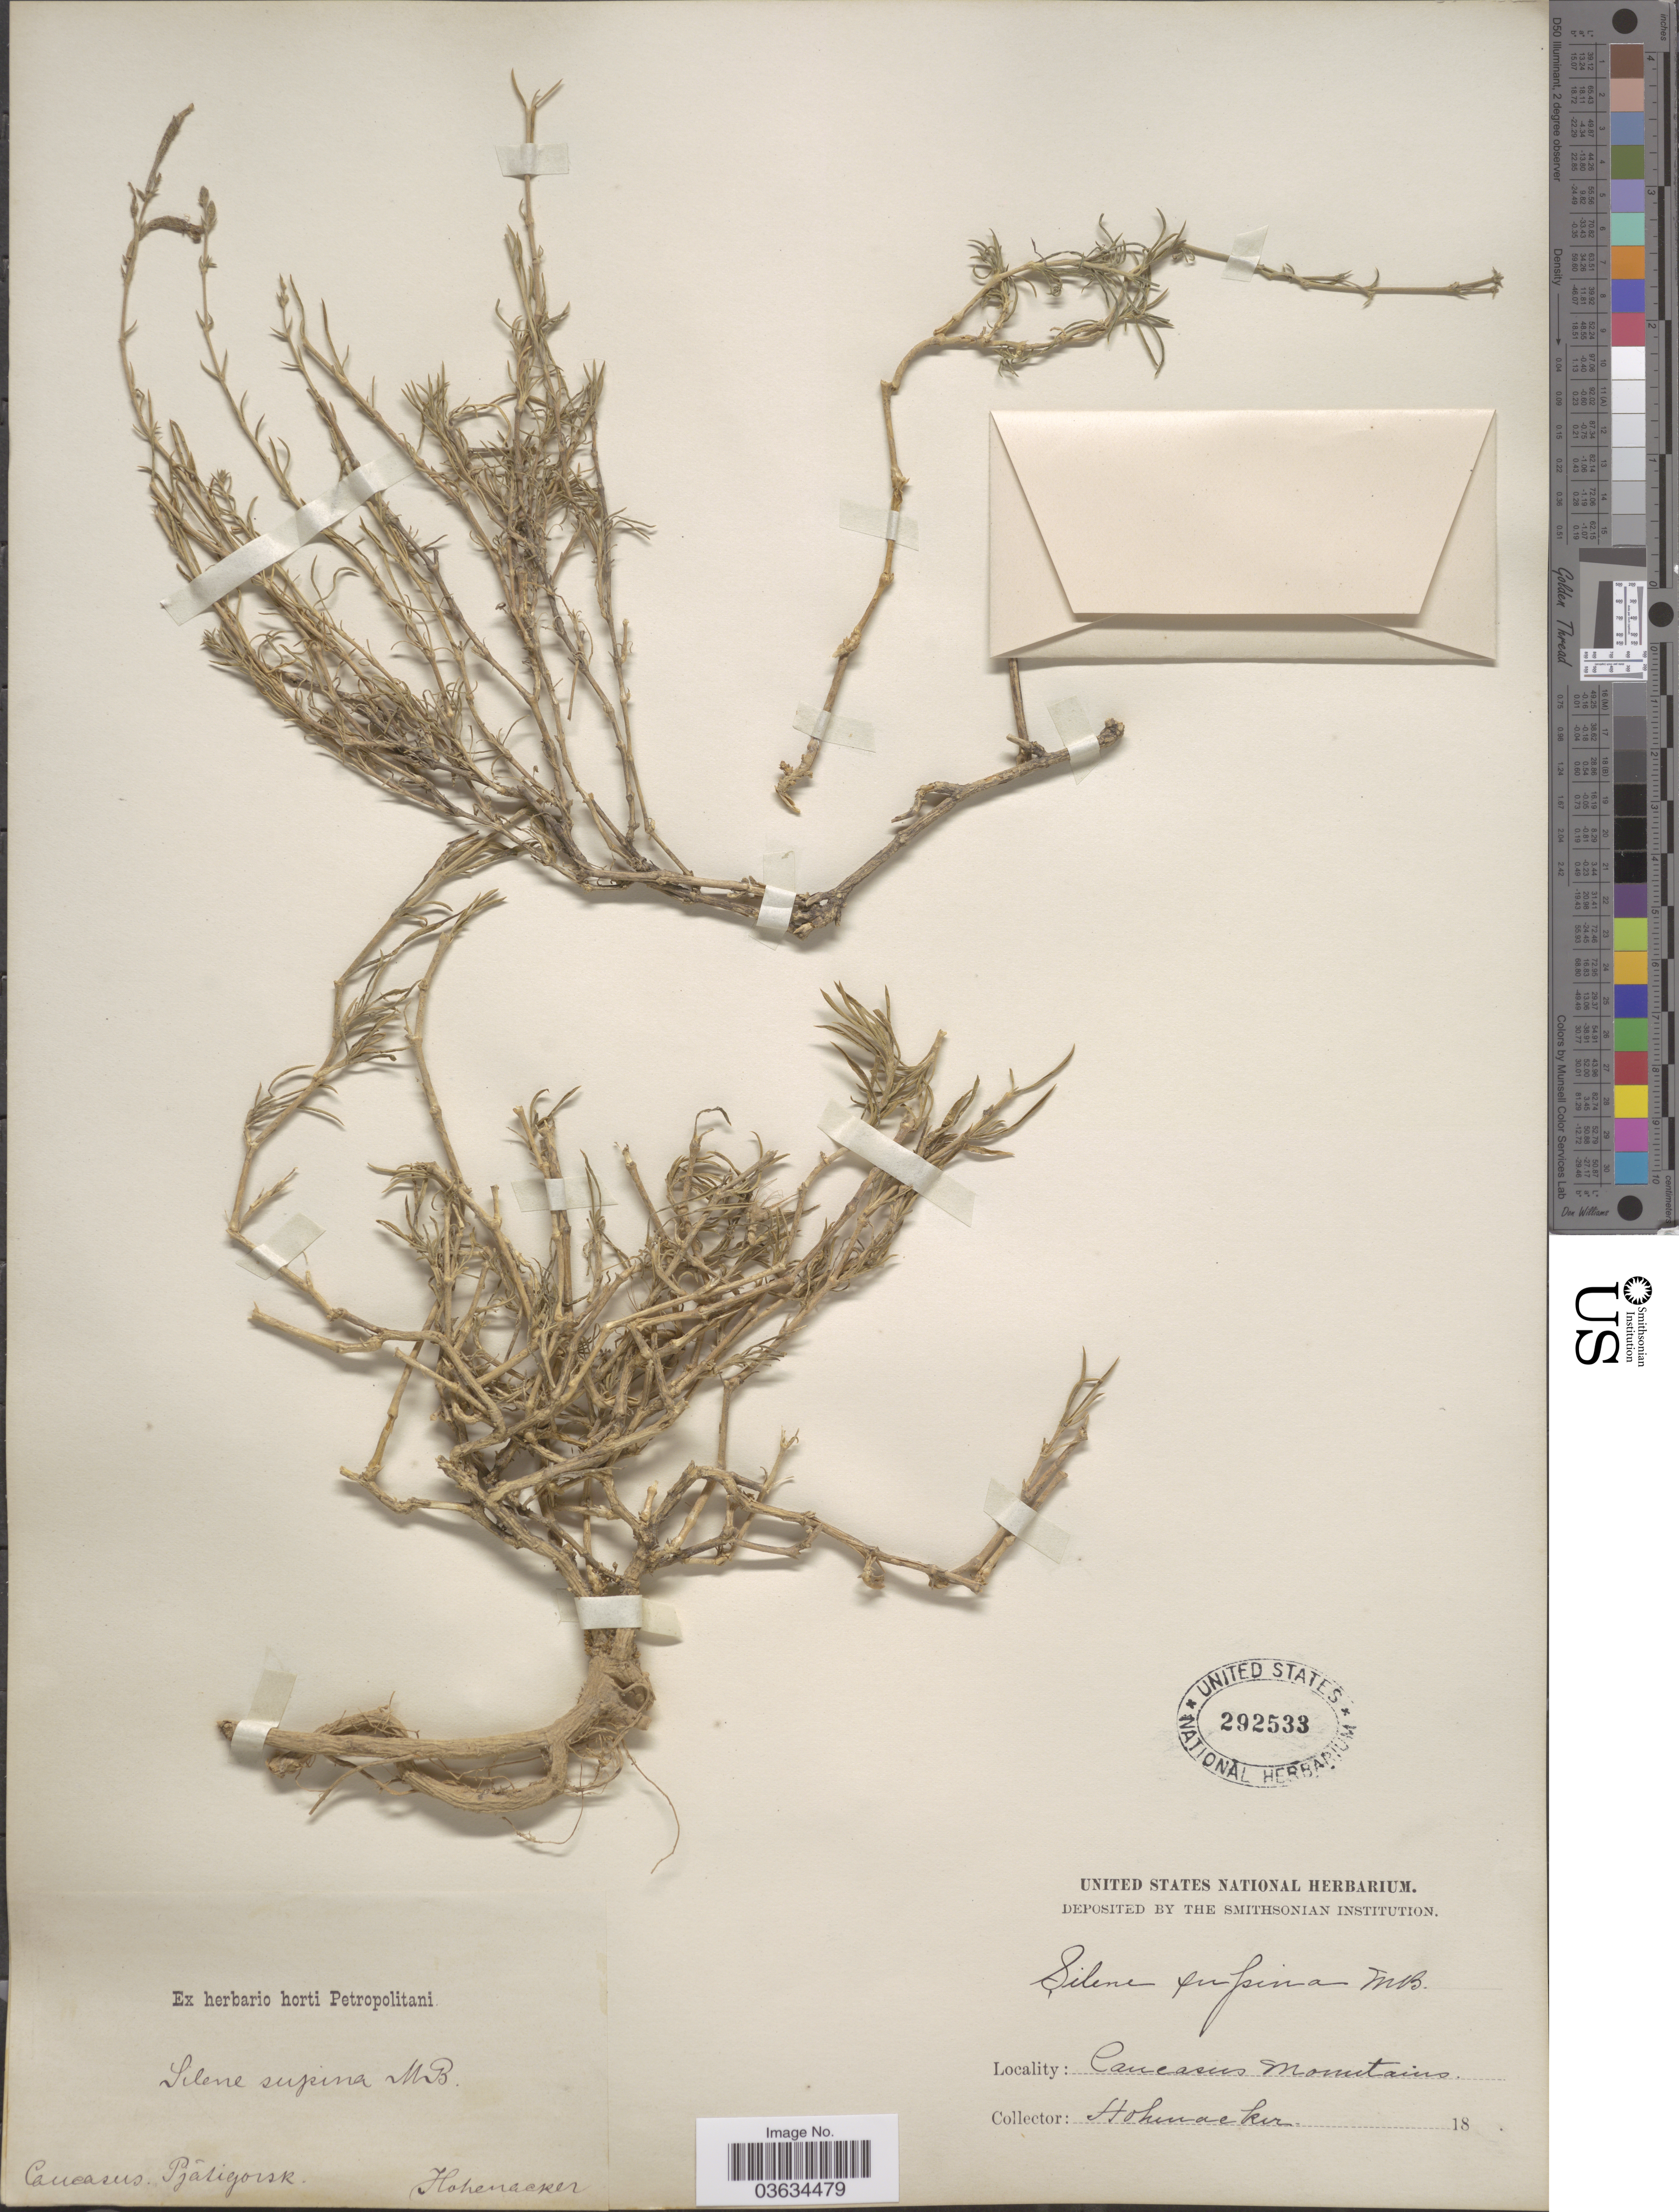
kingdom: Plantae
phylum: Tracheophyta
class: Magnoliopsida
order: Caryophyllales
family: Caryophyllaceae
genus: Silene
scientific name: Silene supina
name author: M. Bieb.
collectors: Hohenacker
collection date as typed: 18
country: Russian Federation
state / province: Stavropol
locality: Caucasus. Pjatigorsk. Caucasus Mountains.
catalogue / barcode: US 292533